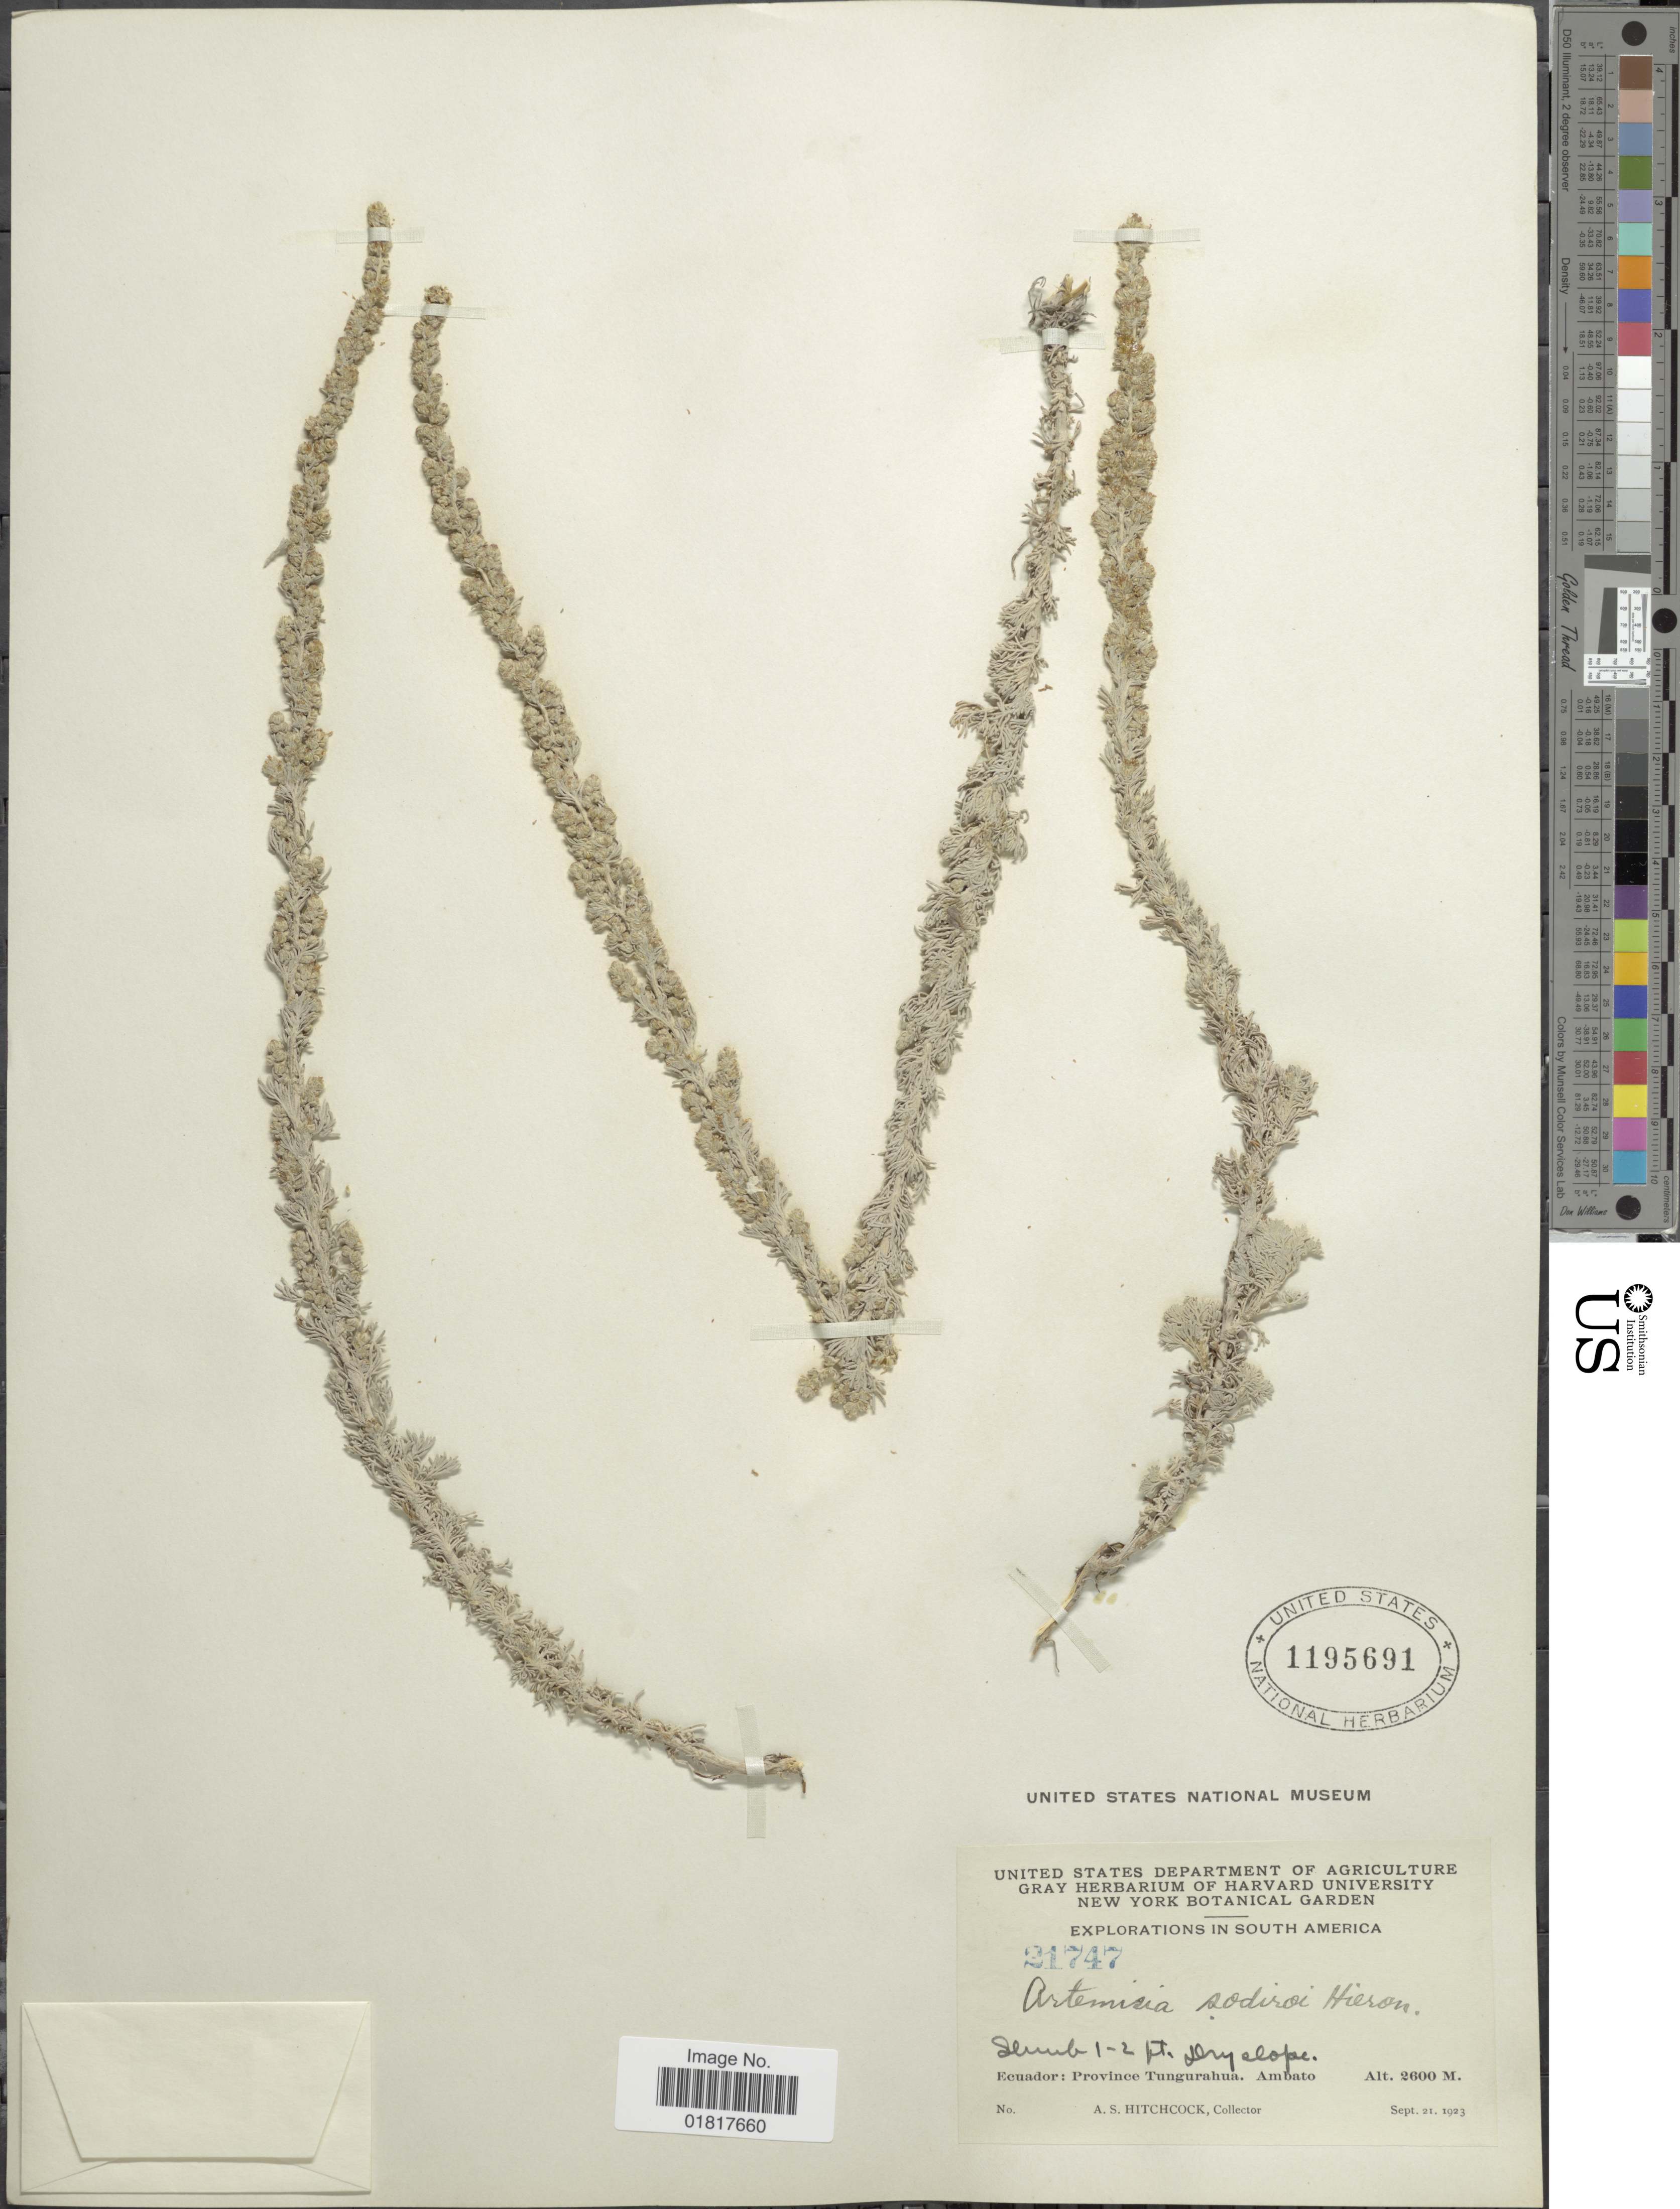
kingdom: Plantae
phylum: Tracheophyta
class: Magnoliopsida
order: Asterales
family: Asteraceae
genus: Artemisia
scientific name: Artemisia sodiroi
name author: Hieron.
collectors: A. S. Hitchcock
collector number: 21747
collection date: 1923-09-21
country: Ecuador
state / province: Tungurahua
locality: Ambato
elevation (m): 2600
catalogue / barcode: US 1195691